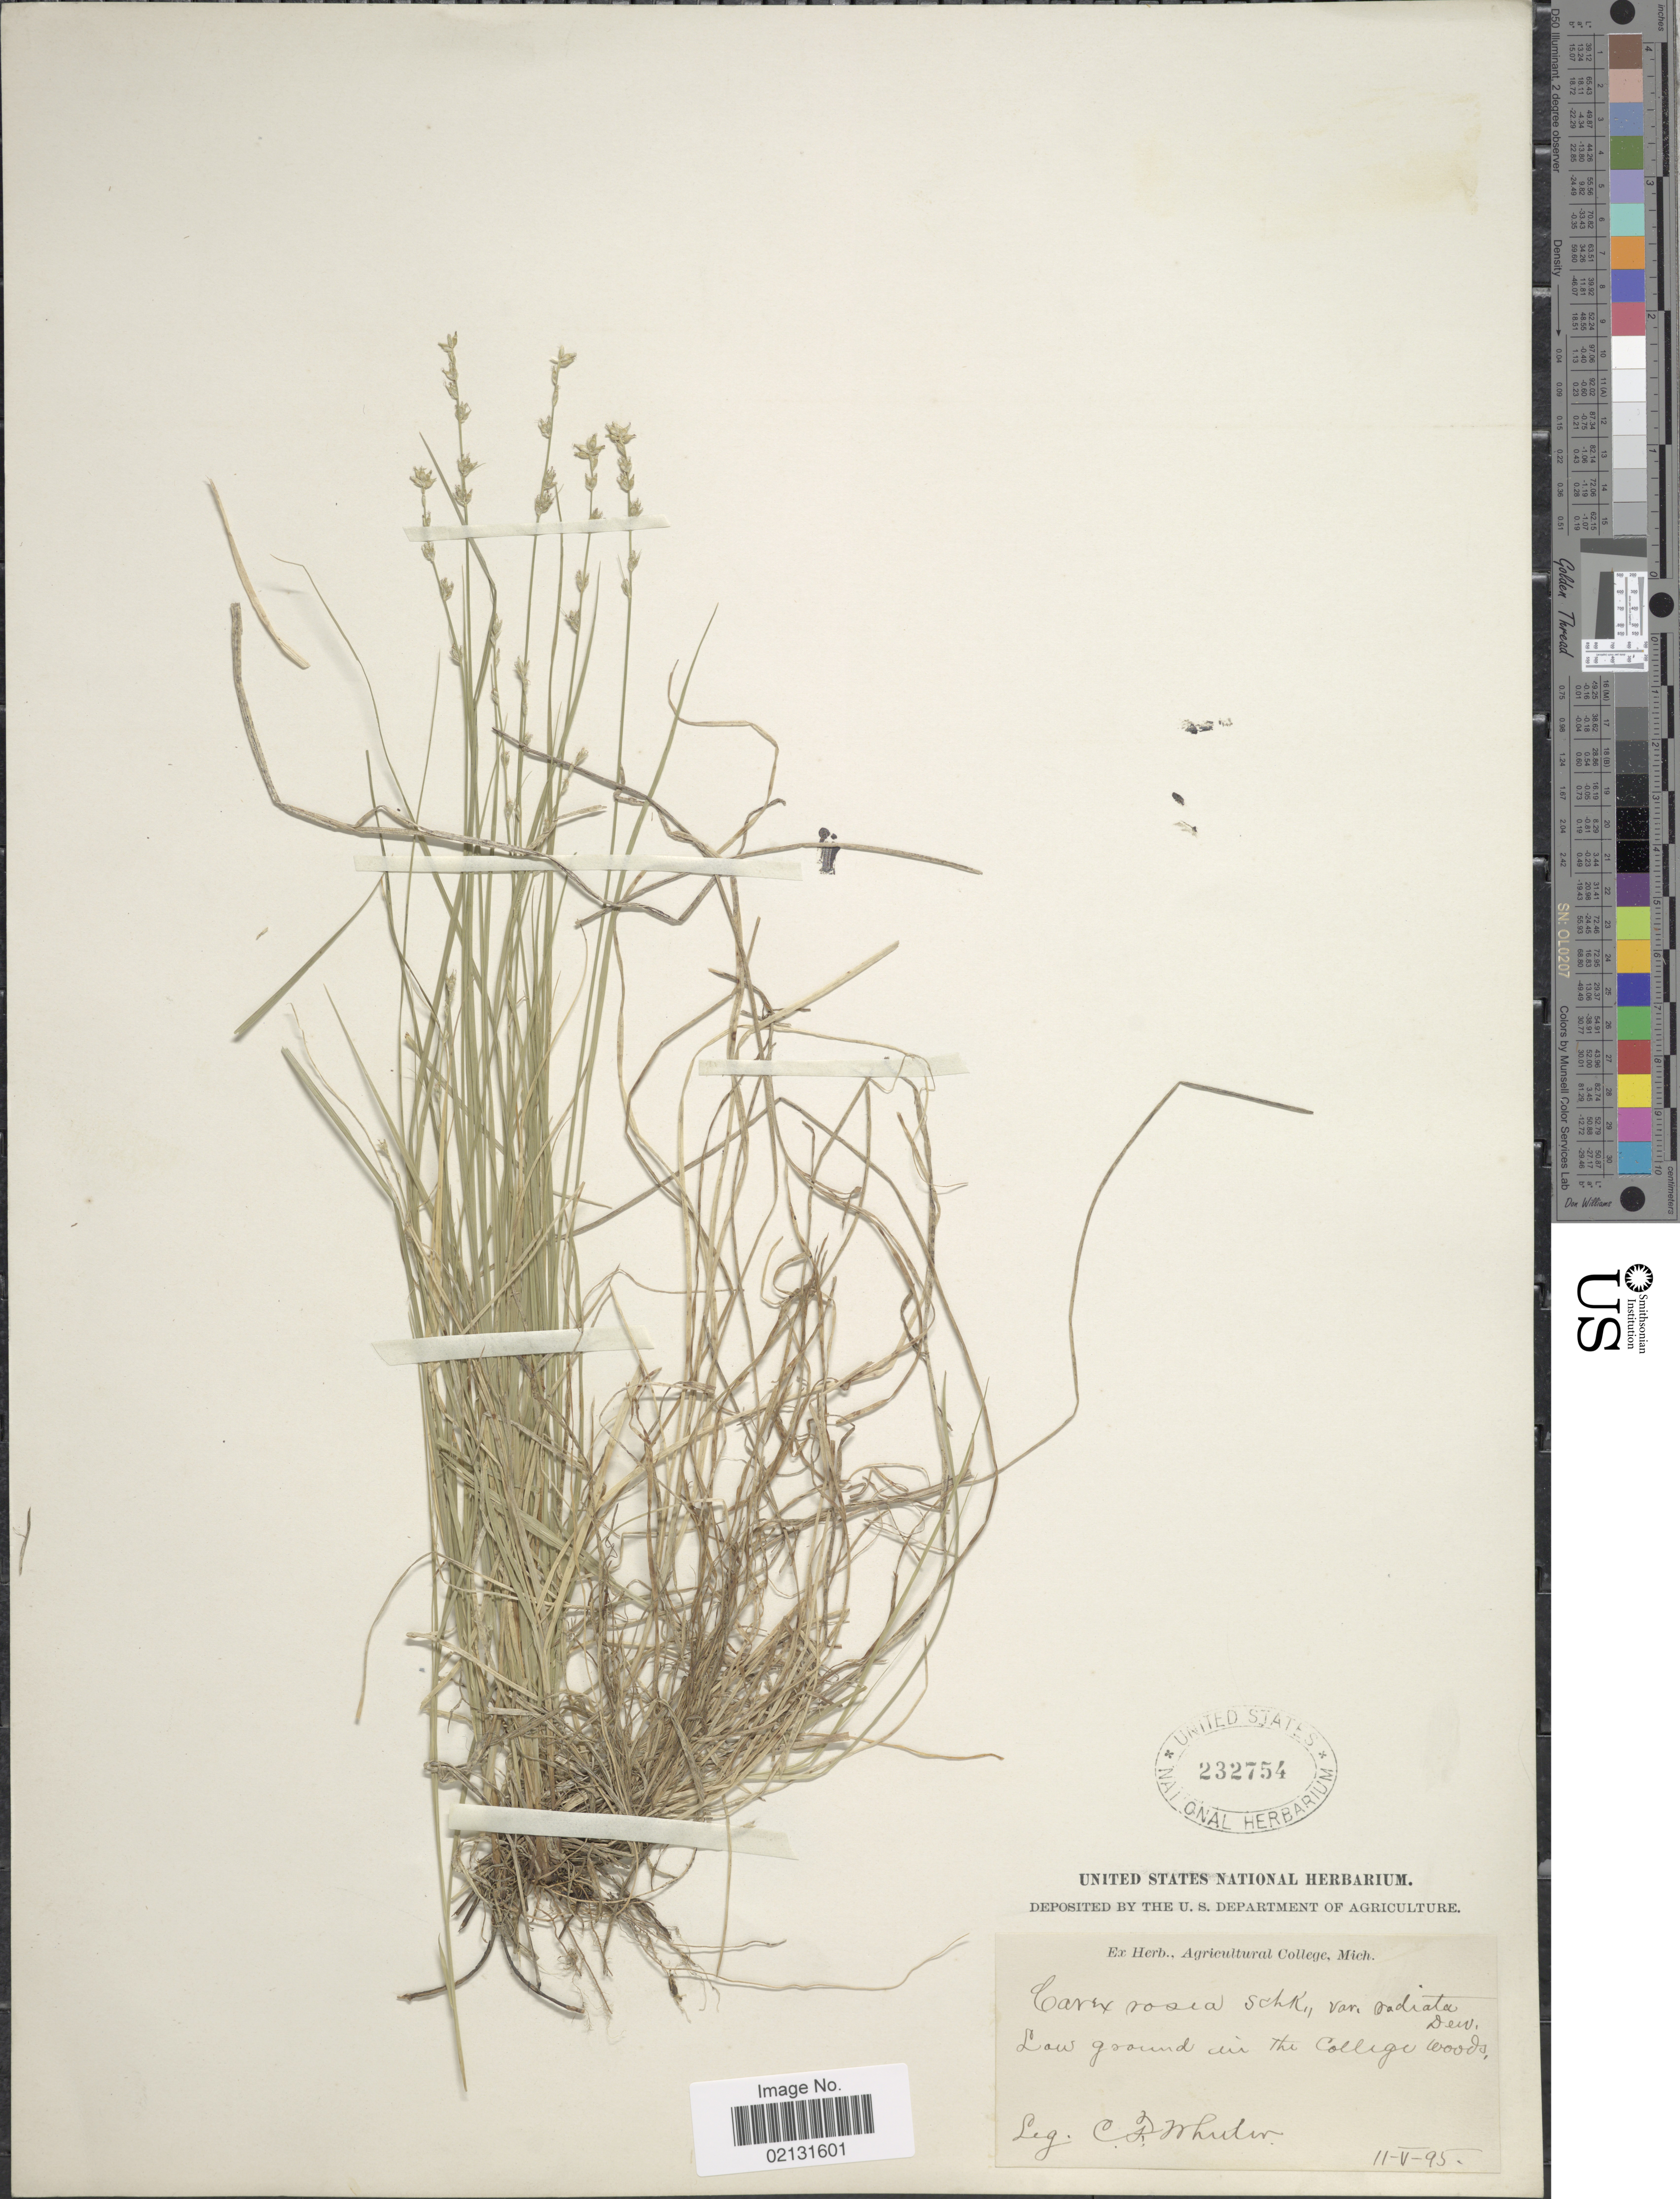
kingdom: Plantae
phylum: Tracheophyta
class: Liliopsida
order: Poales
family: Cyperaceae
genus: Carex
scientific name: Carex rosea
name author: Willd.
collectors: C. Wheeler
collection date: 1895-05-11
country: United States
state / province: Michigan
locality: Low ground in the College Woods.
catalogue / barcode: US 232754